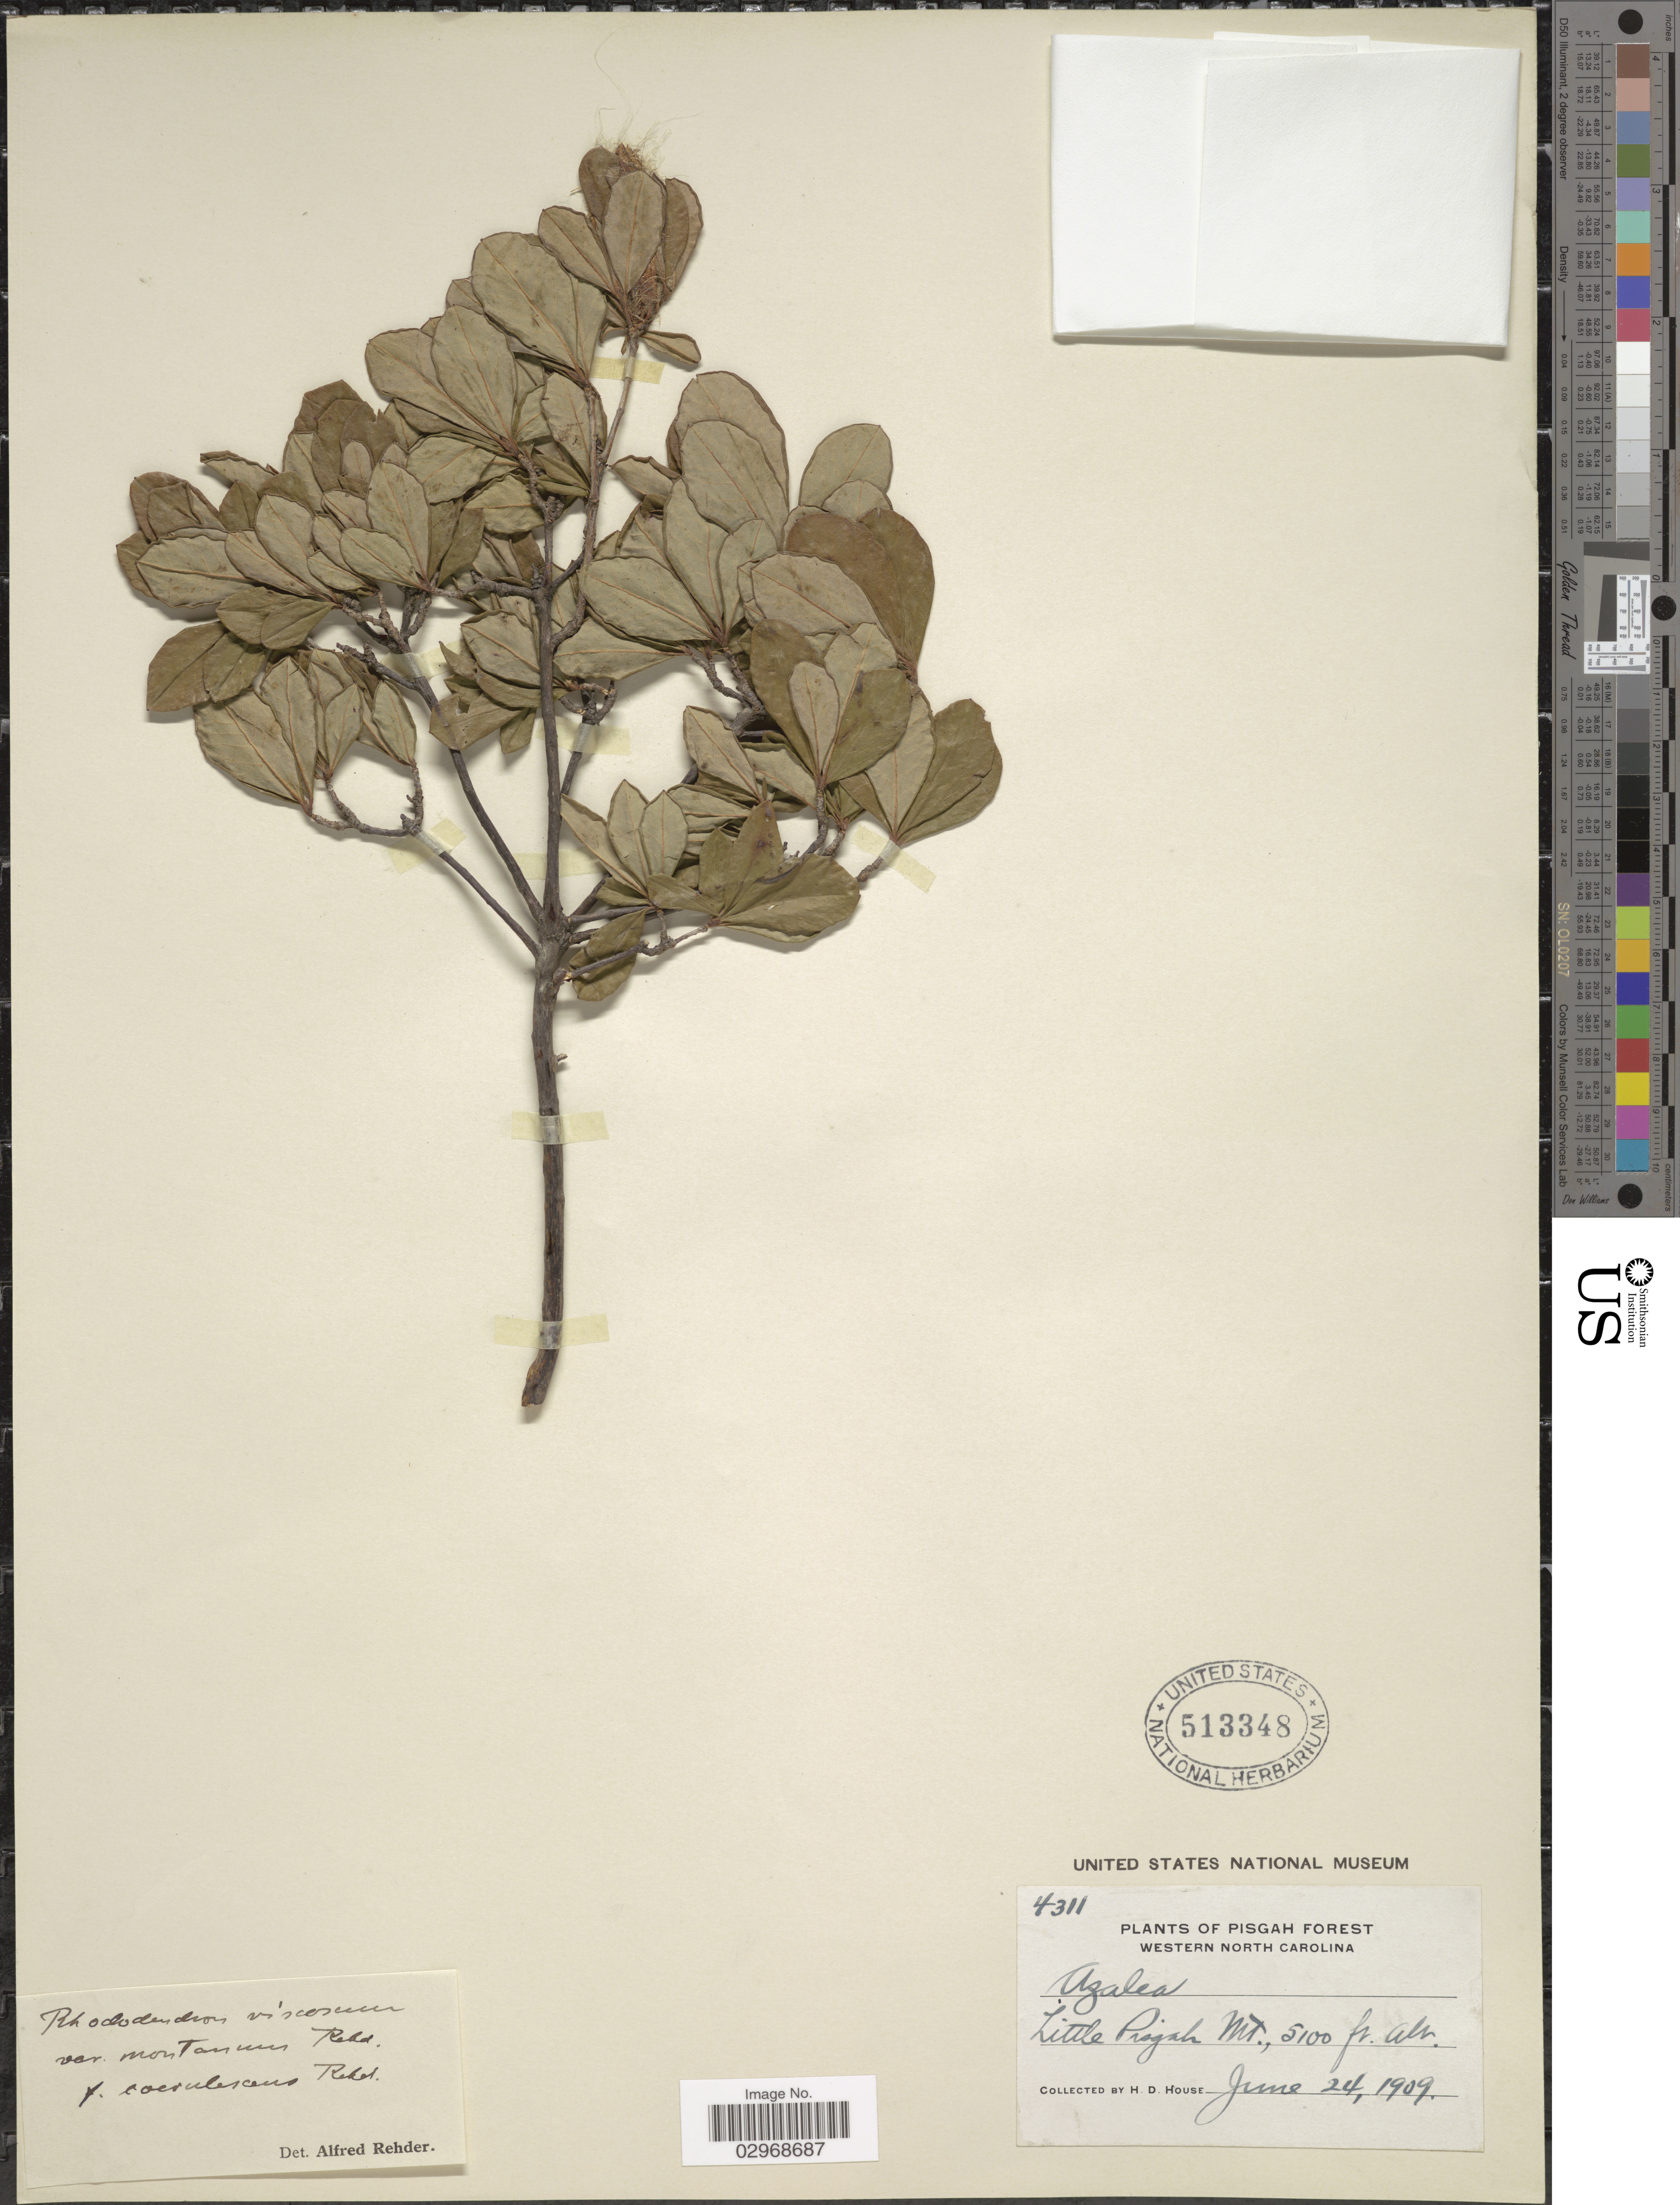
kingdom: Plantae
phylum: Tracheophyta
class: Magnoliopsida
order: Ericales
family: Ericaceae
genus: Rhododendron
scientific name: Rhododendron viscosum f. coerulescens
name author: Rehder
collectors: H. D. House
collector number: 4311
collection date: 1909-06-24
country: United States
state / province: North Carolina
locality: Western North Carolina, Little Pisgah Mt., Pisgah Forest.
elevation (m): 1554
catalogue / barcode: US 513348